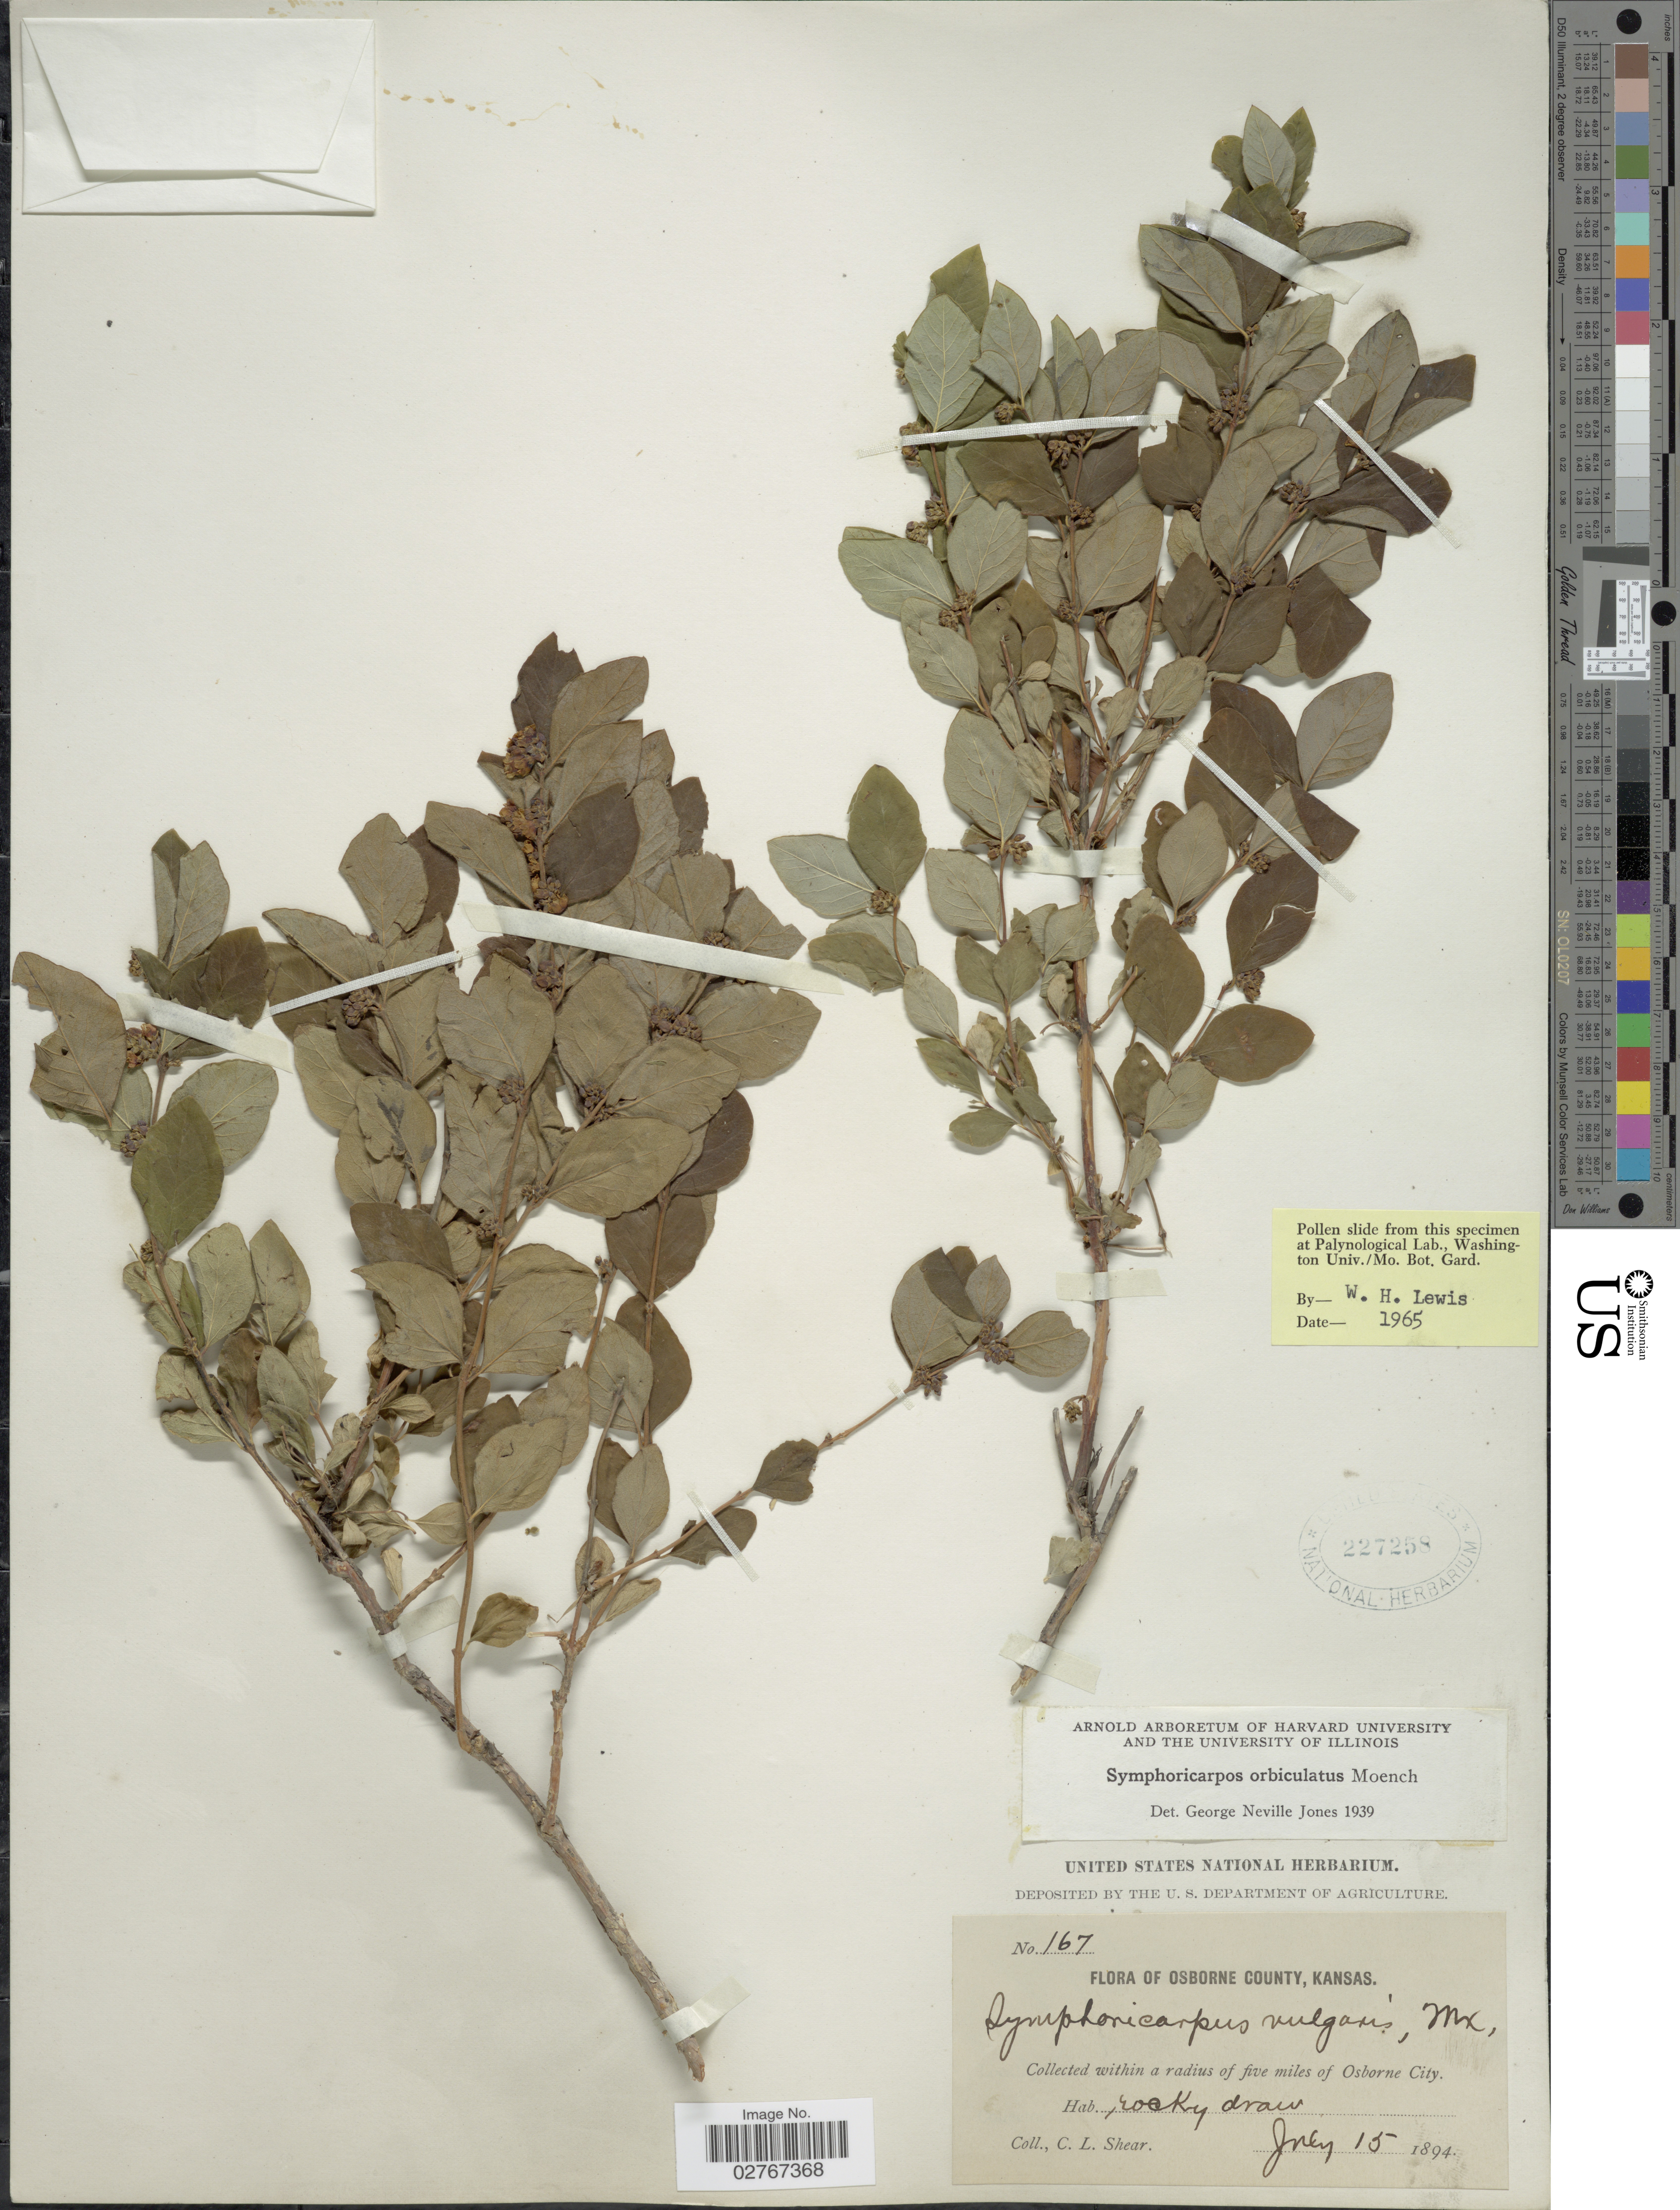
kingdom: Plantae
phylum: Tracheophyta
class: Magnoliopsida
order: Dipsacales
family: Caprifoliaceae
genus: Symphoricarpos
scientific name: Symphoricarpos orbiculatus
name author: Moench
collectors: C. L. Shear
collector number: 167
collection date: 1894-07-15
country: United States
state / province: Kansas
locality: Osborne County. Within a radius of five miles Osborne City.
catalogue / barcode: US 227258